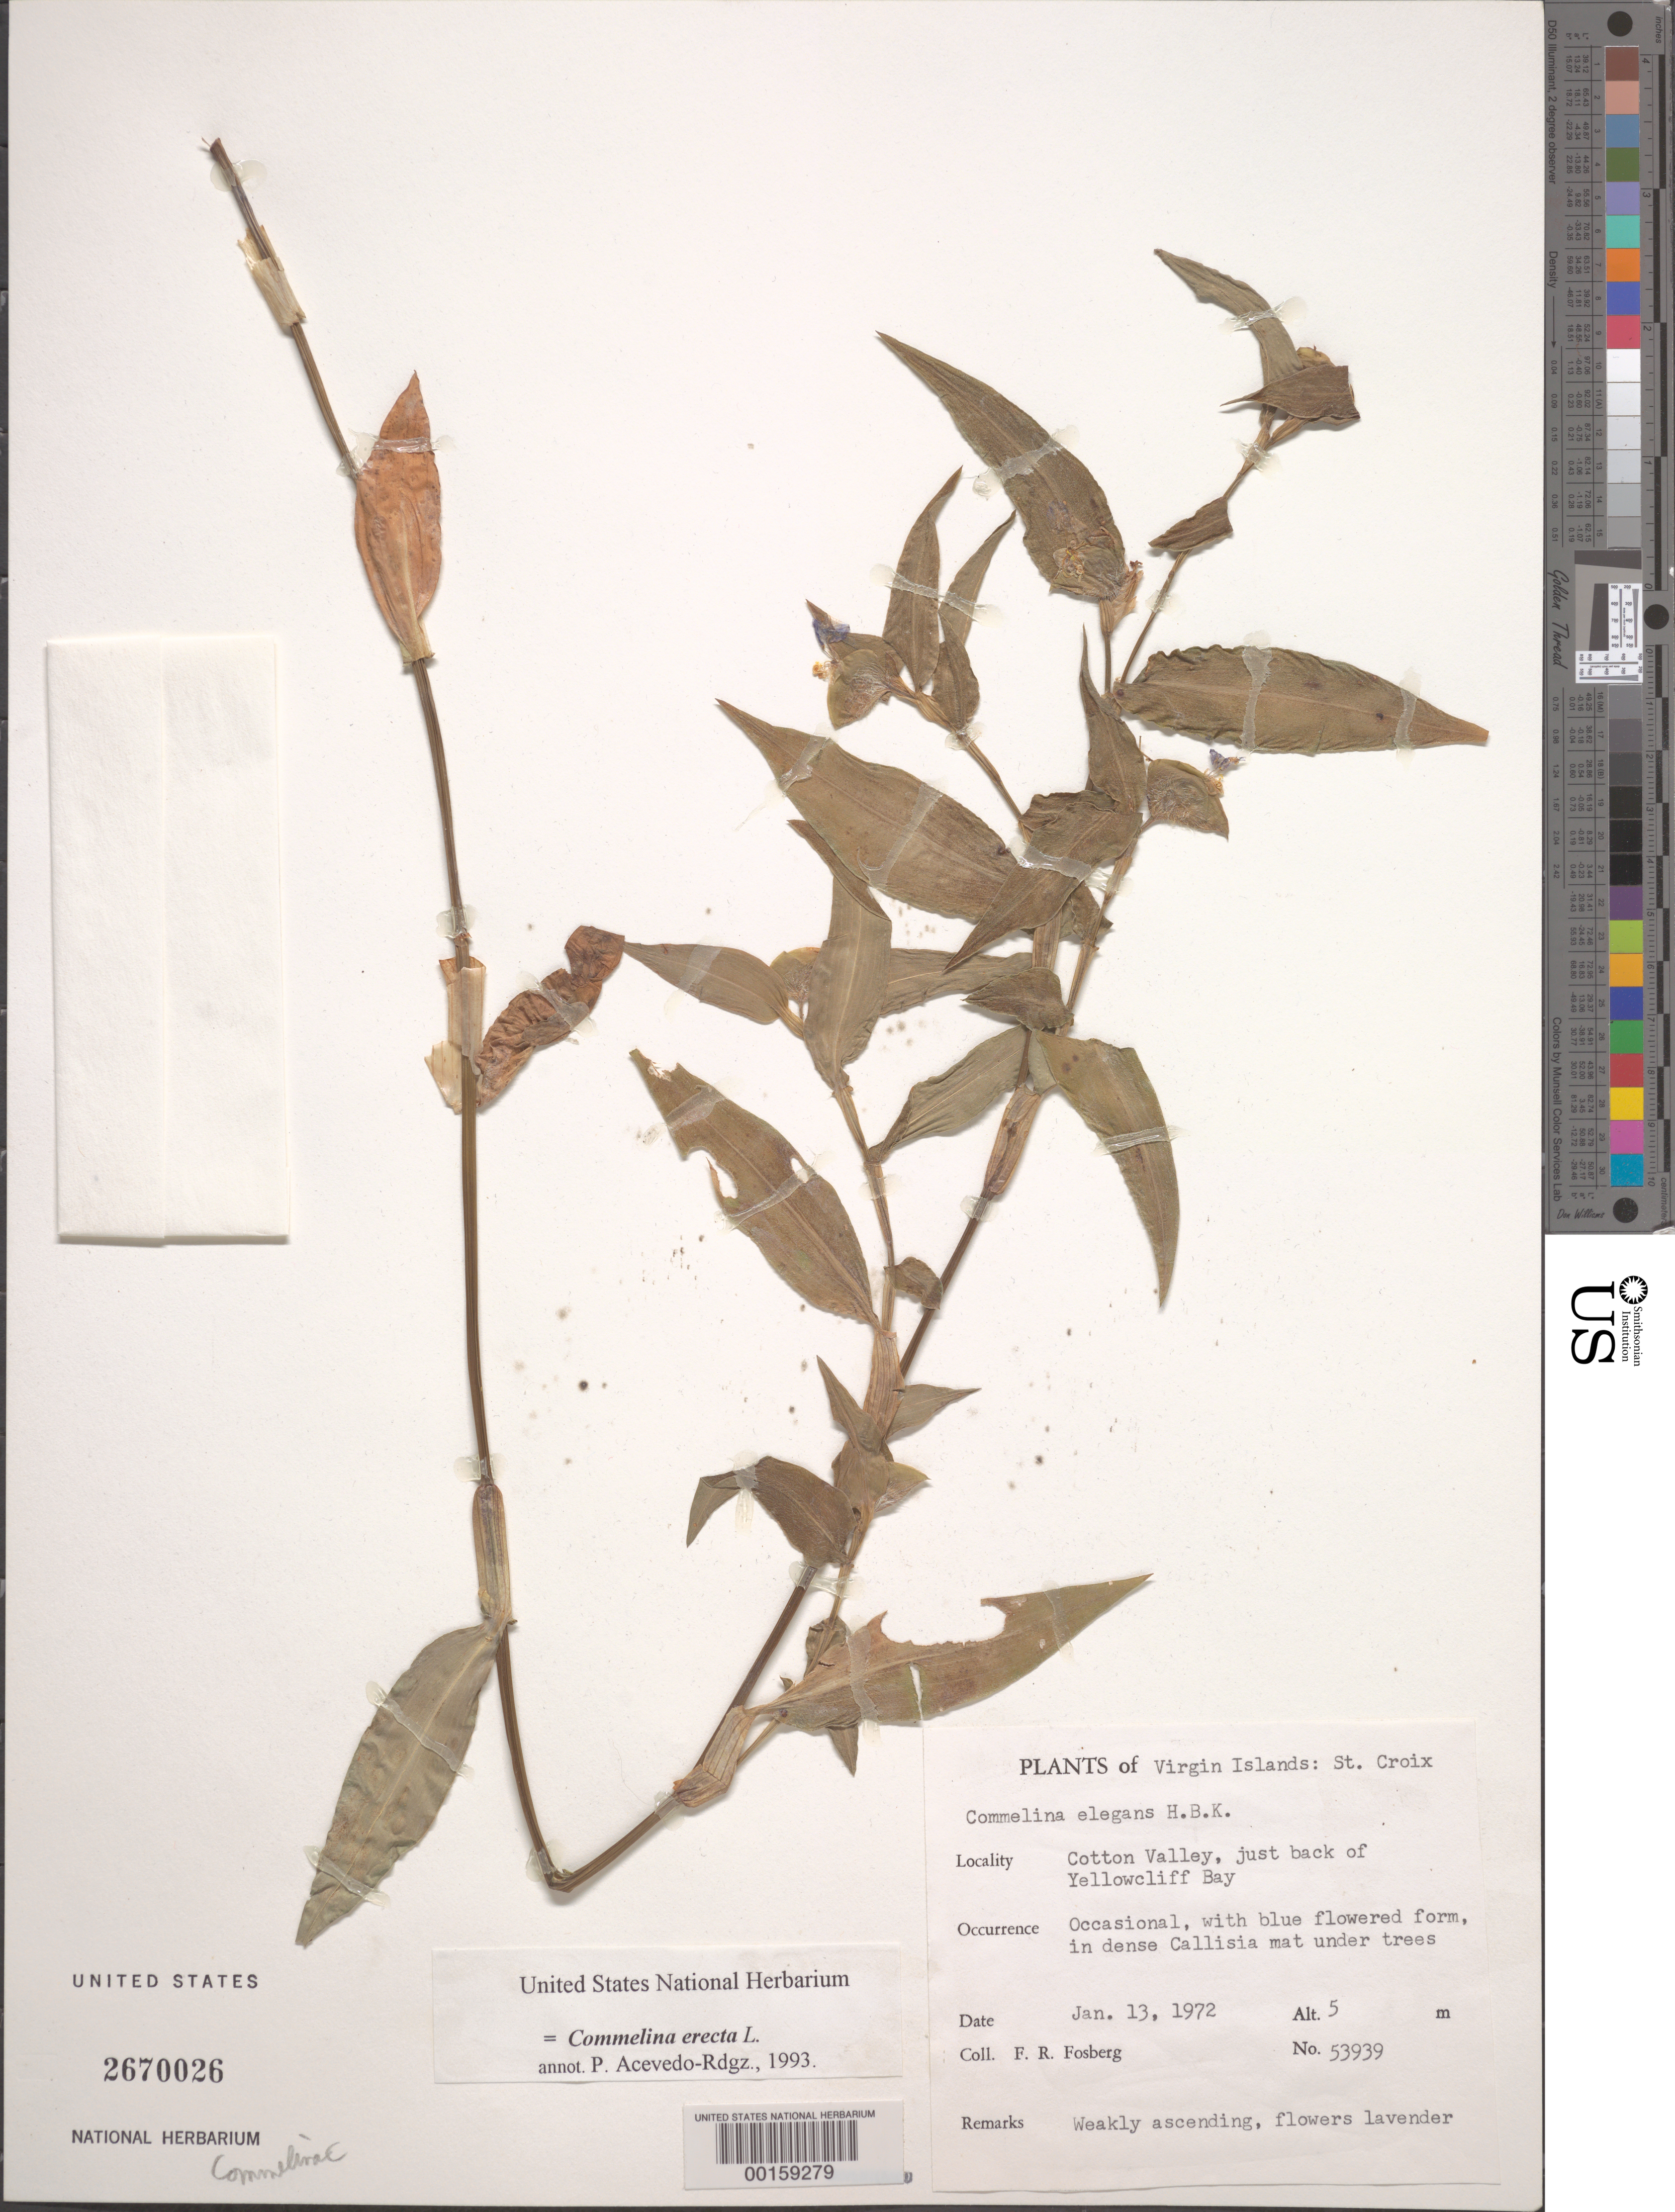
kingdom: Plantae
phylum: Tracheophyta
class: Liliopsida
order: Commelinales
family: Commelinaceae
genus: Commelina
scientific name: Commelina erecta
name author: L.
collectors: F. R. Fosberg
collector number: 53939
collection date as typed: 13 Jan 1972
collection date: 1972-01-13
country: U.S. Virgin Islands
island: St. Croix Island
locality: Cotton valley; back of yellowcliff bay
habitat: In dense collisia mats under trees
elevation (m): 5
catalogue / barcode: US 2670026